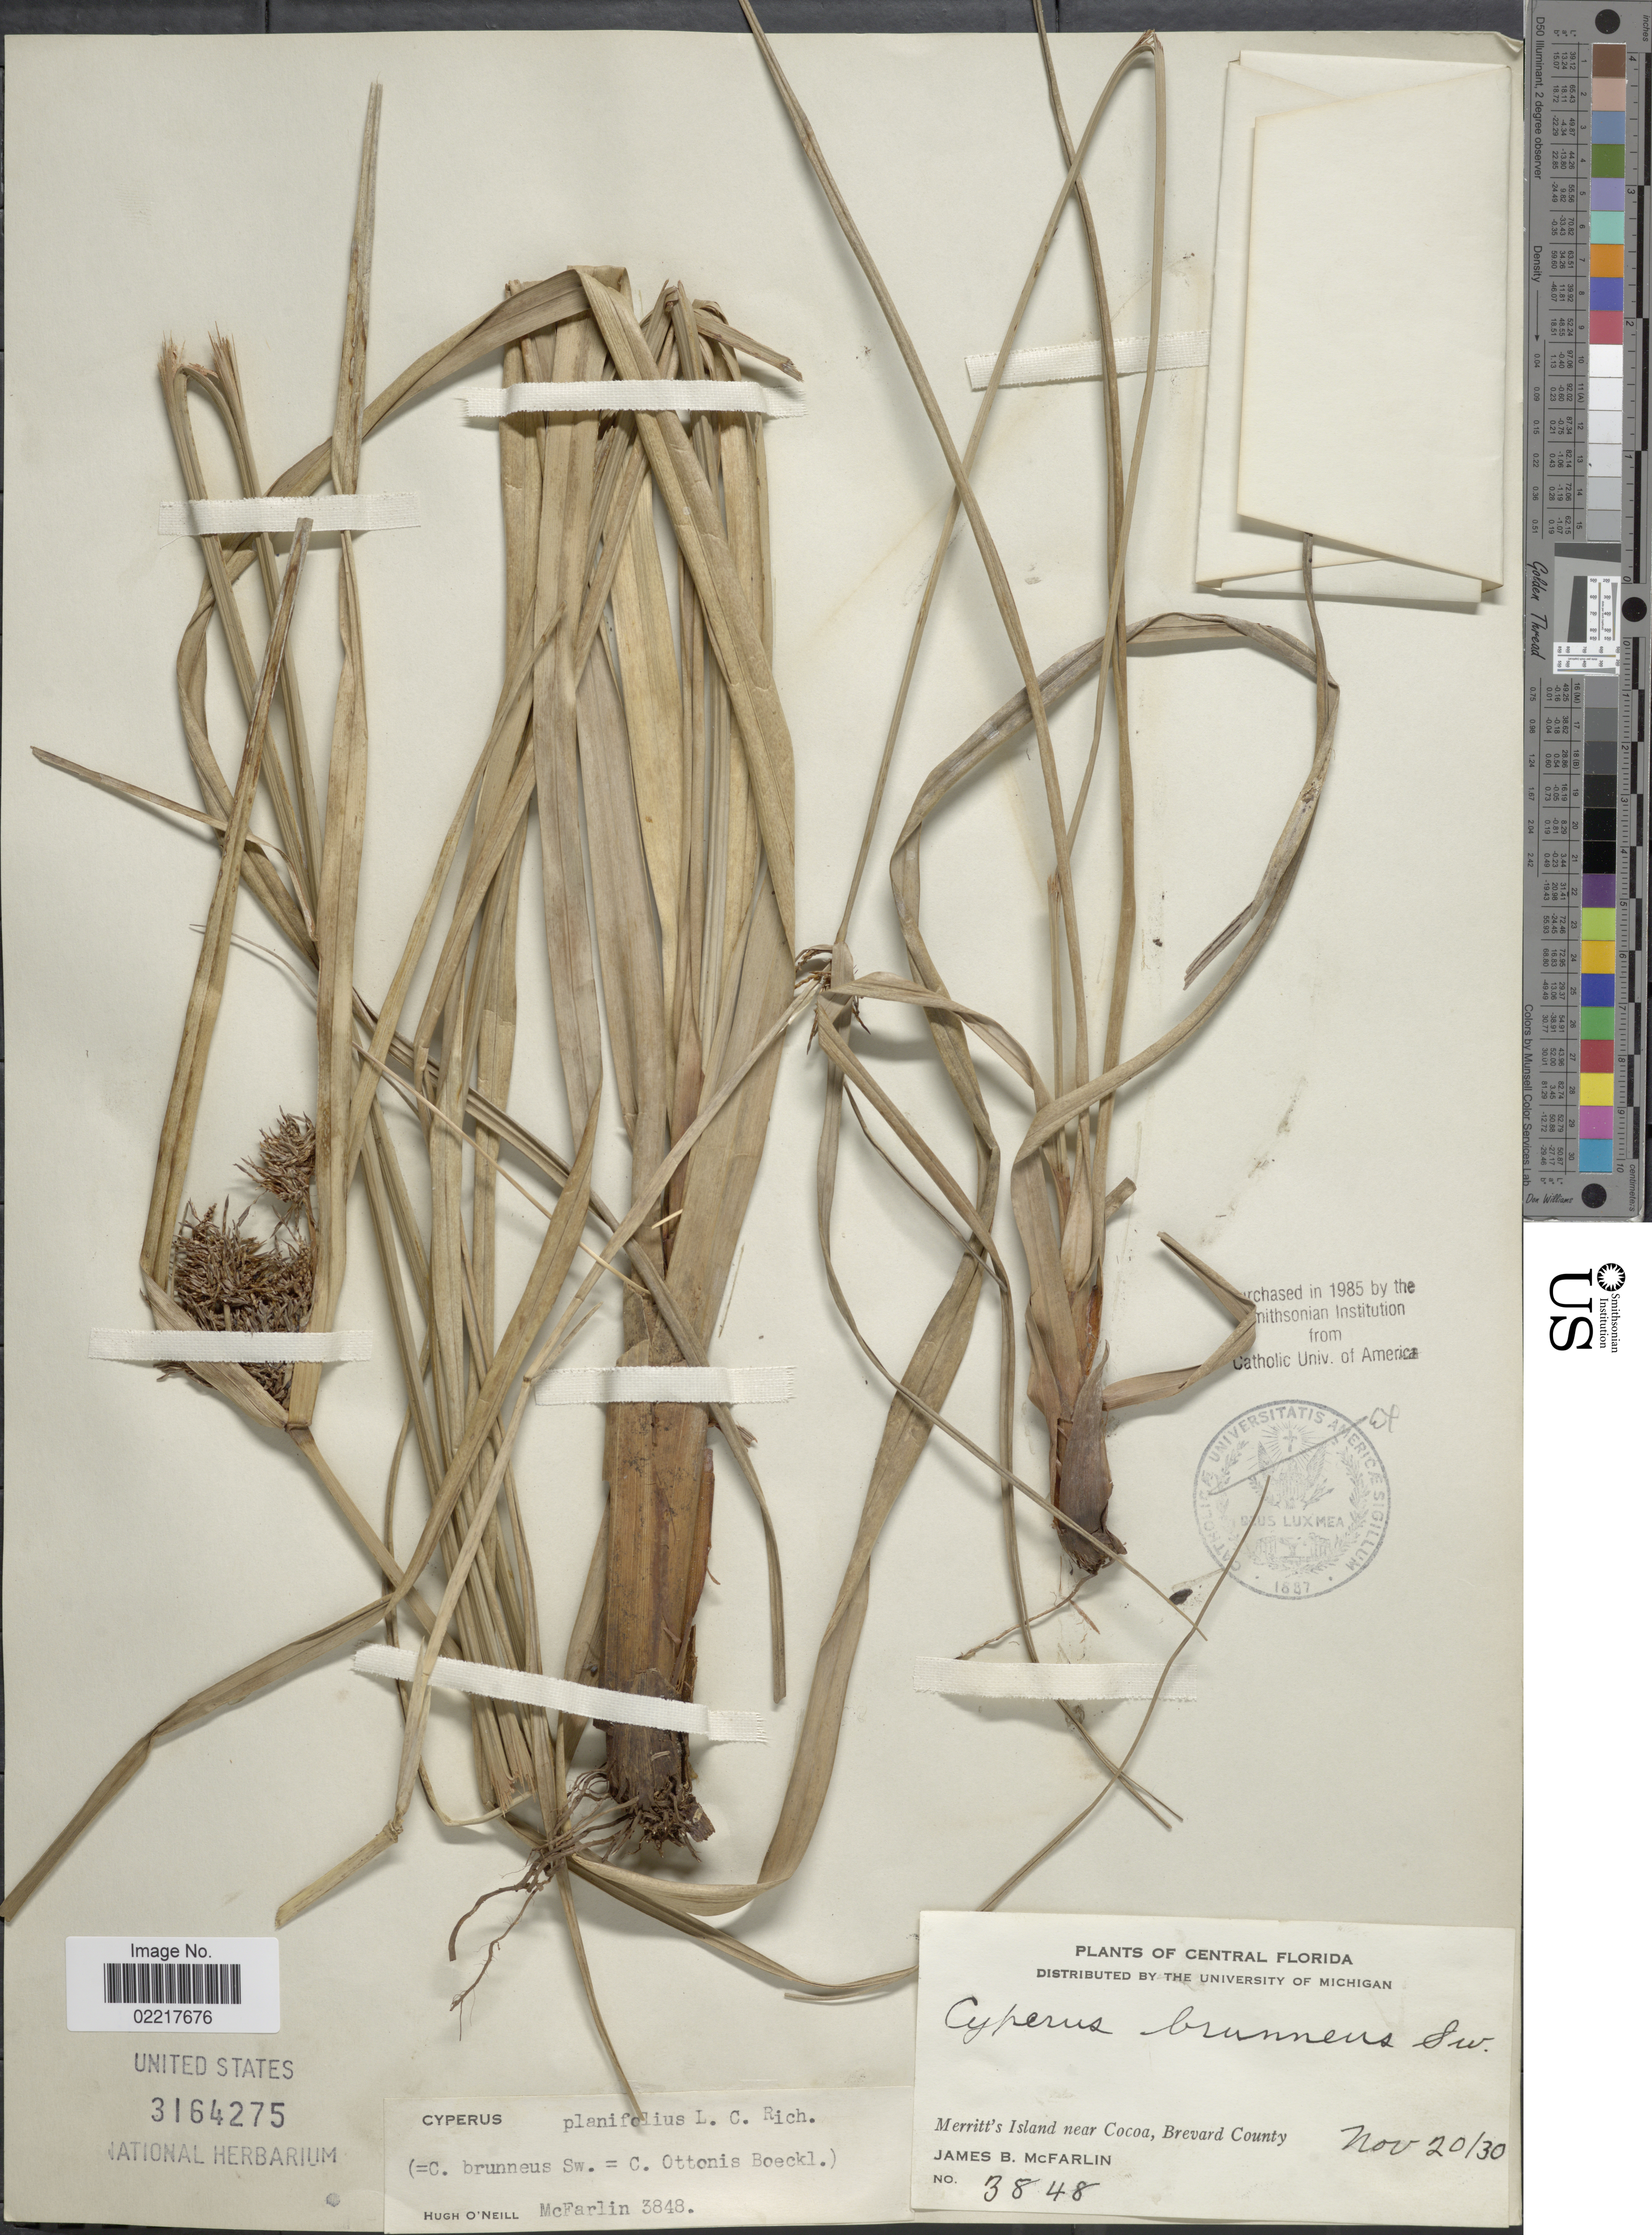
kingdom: Plantae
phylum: Tracheophyta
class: Liliopsida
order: Poales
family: Cyperaceae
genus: Cyperus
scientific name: Cyperus planifolius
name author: Rich.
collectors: J. McFarlin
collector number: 3848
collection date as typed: Transcribed d/m/y: 20/11/30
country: United States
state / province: Florida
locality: Central Florida. Merritt's Island near Cocoa, Brevard County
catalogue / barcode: US 3164275